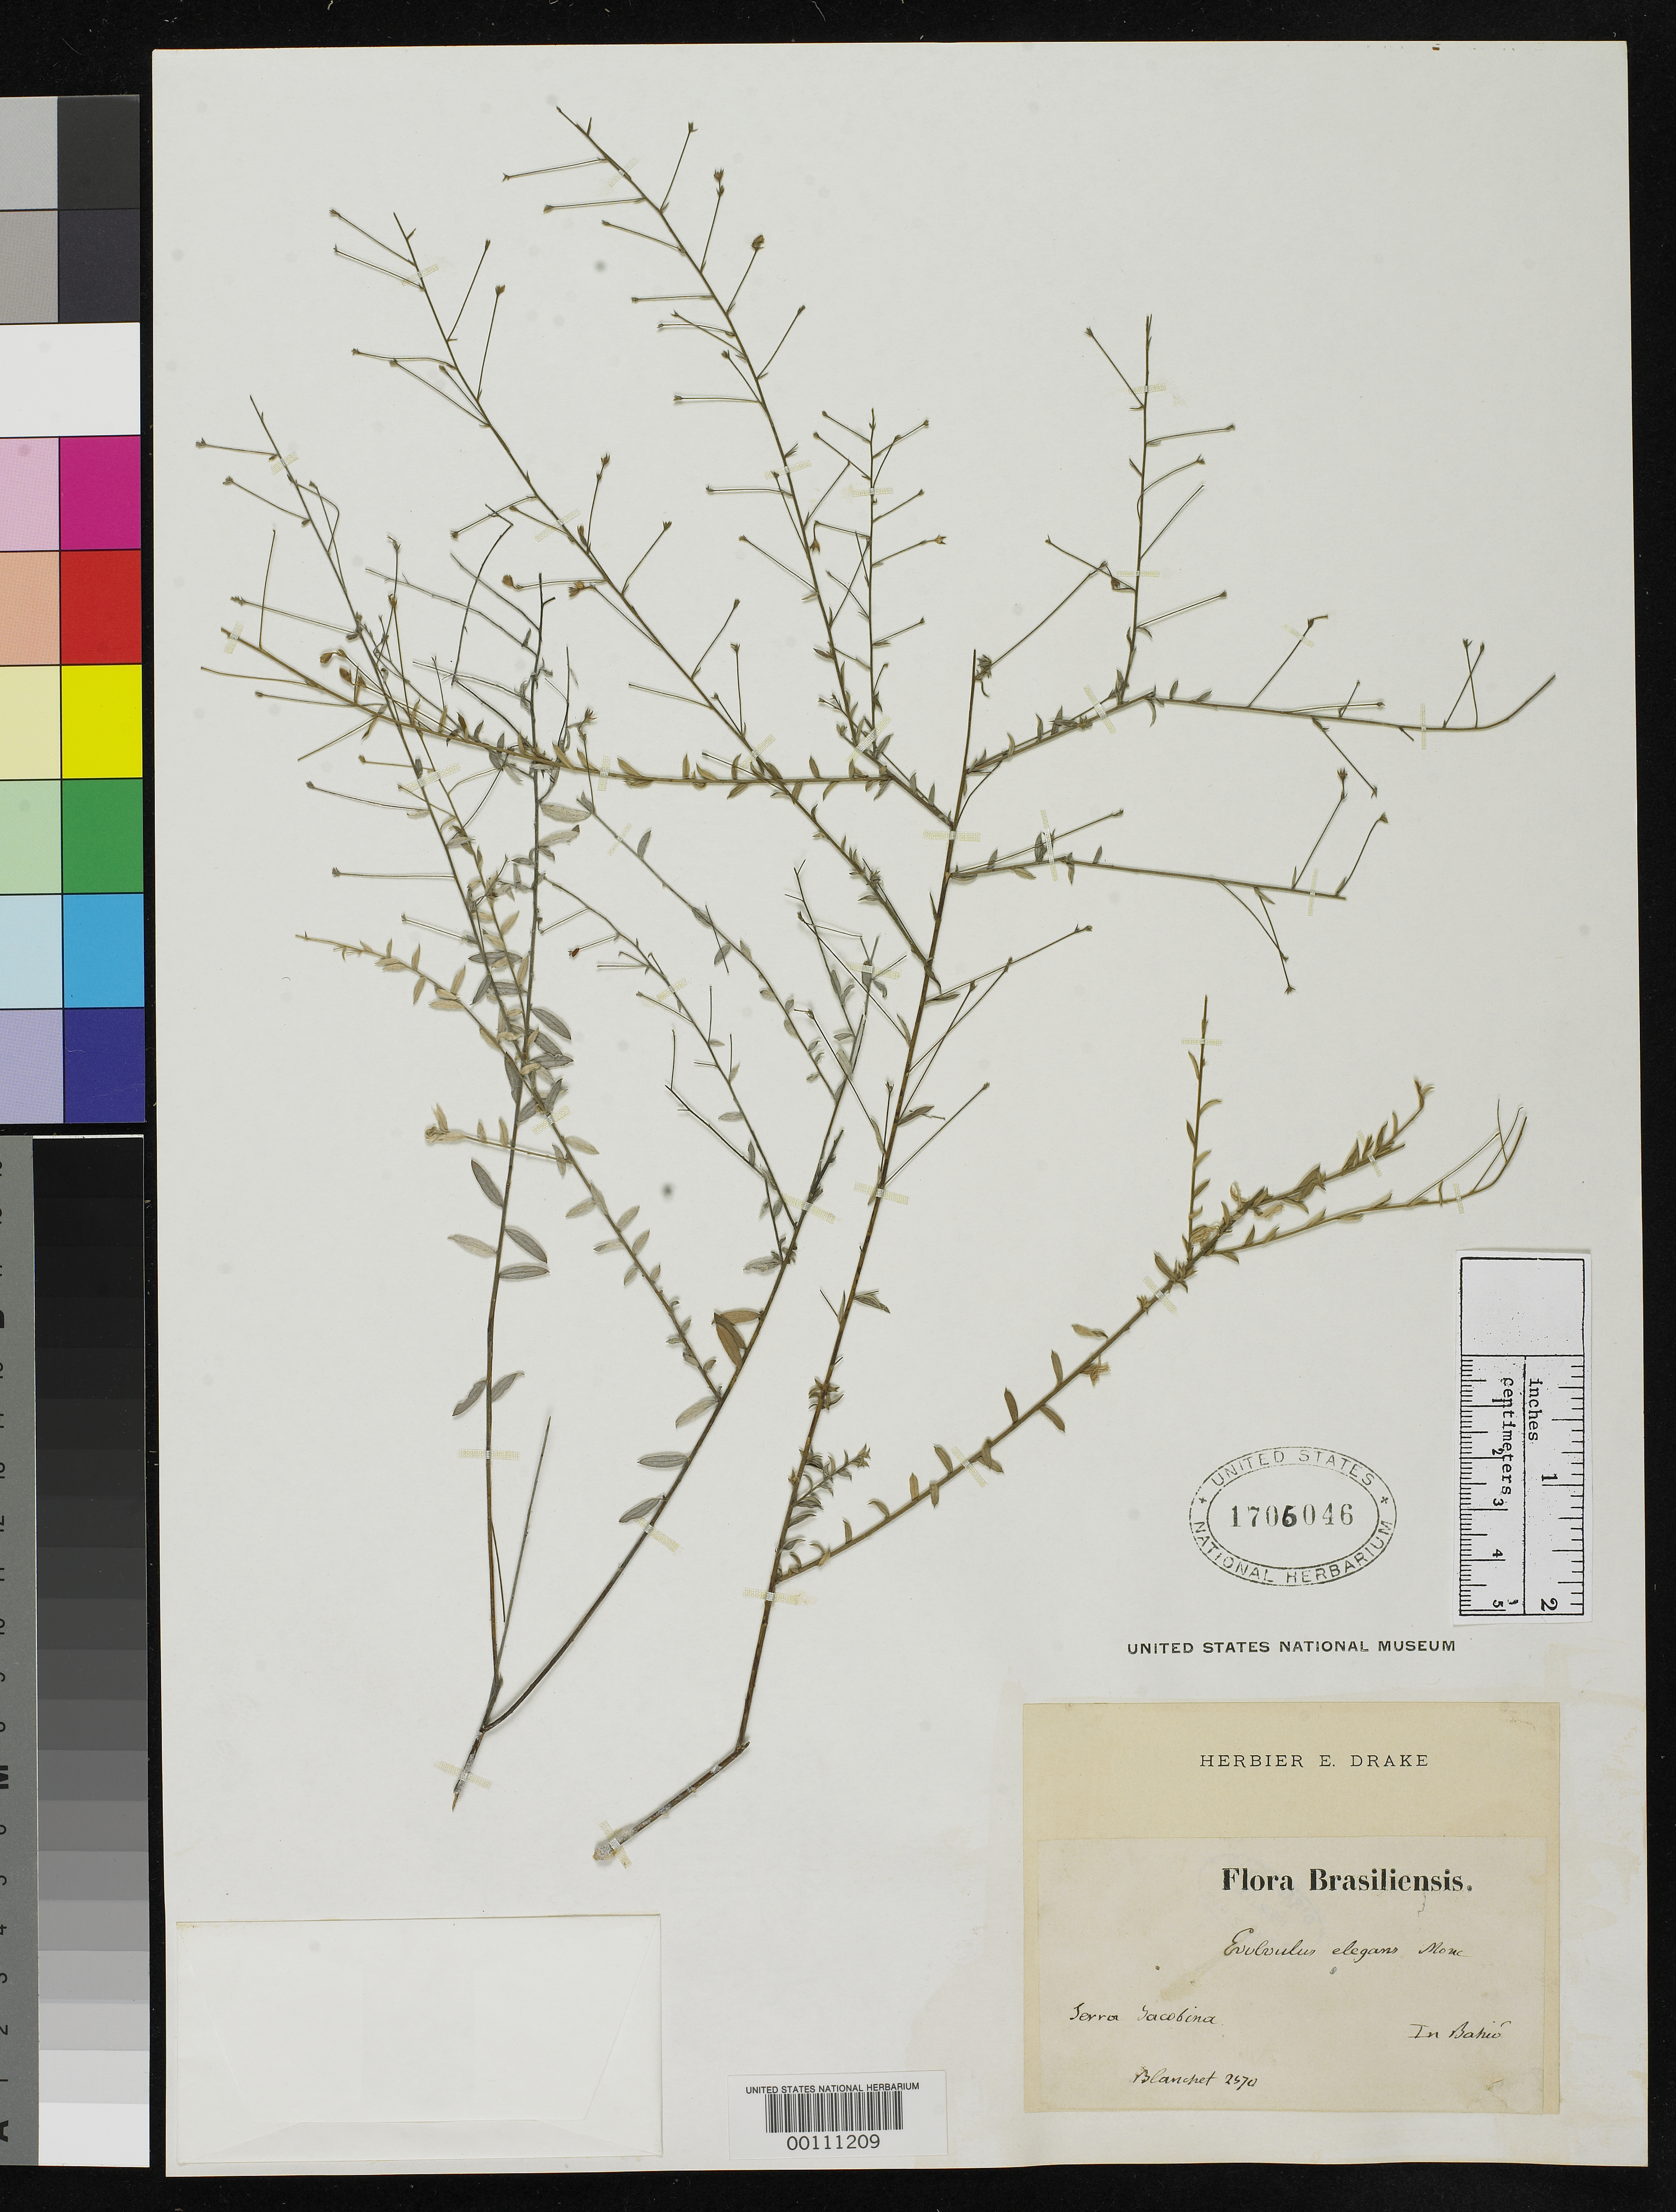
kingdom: Plantae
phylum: Tracheophyta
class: Magnoliopsida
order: Solanales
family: Convolvulaceae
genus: Evolvulus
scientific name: Evolvulus elegans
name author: Moric.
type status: Type Collection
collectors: J. Blanchet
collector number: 2570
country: Brazil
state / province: Bahia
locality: Serra Jacobina.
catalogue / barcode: US 1706046